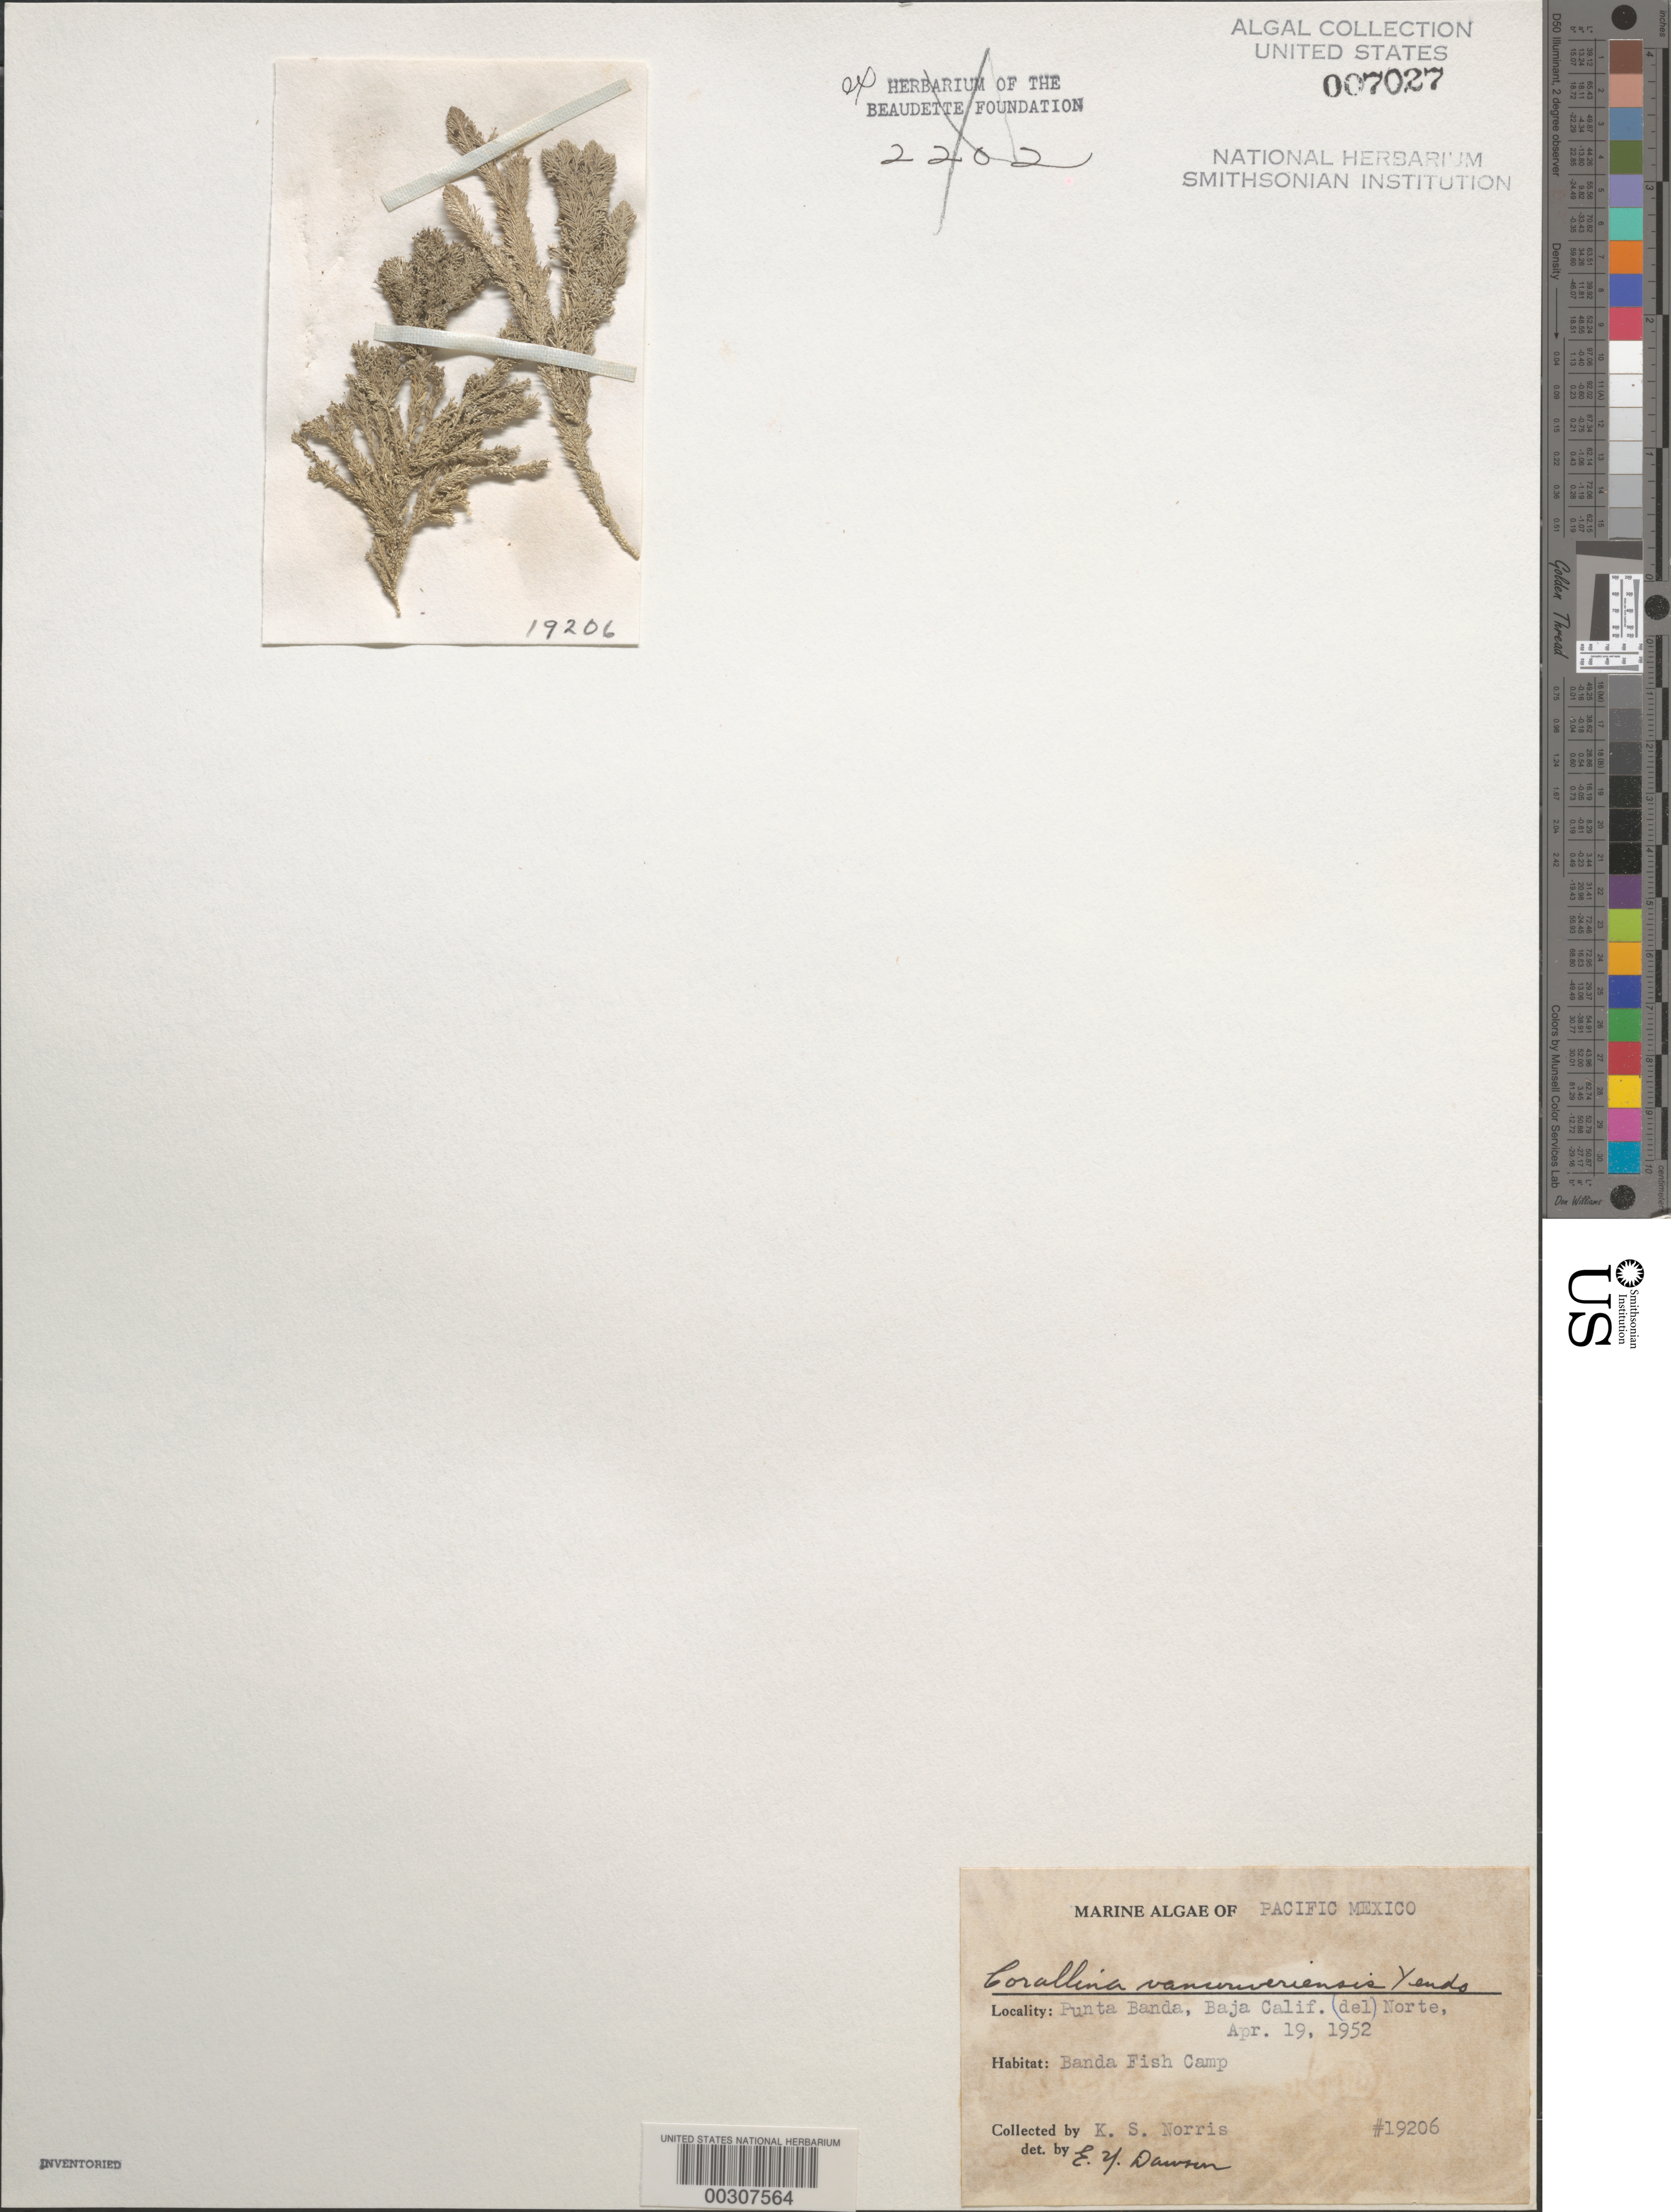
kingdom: Plantae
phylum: Rhodophyta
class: Florideophyceae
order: Corallinales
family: Corallinaceae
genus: Corallina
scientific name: Corallina vancouveriensis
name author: Yendo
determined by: Dawson, E. Y.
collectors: K. S. Norris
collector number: EYD 19206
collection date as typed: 19 Apr 1952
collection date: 1952-04-19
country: Mexico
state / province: Baja California Norte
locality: Banda Fish Camp, Punta Banda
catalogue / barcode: US 7027